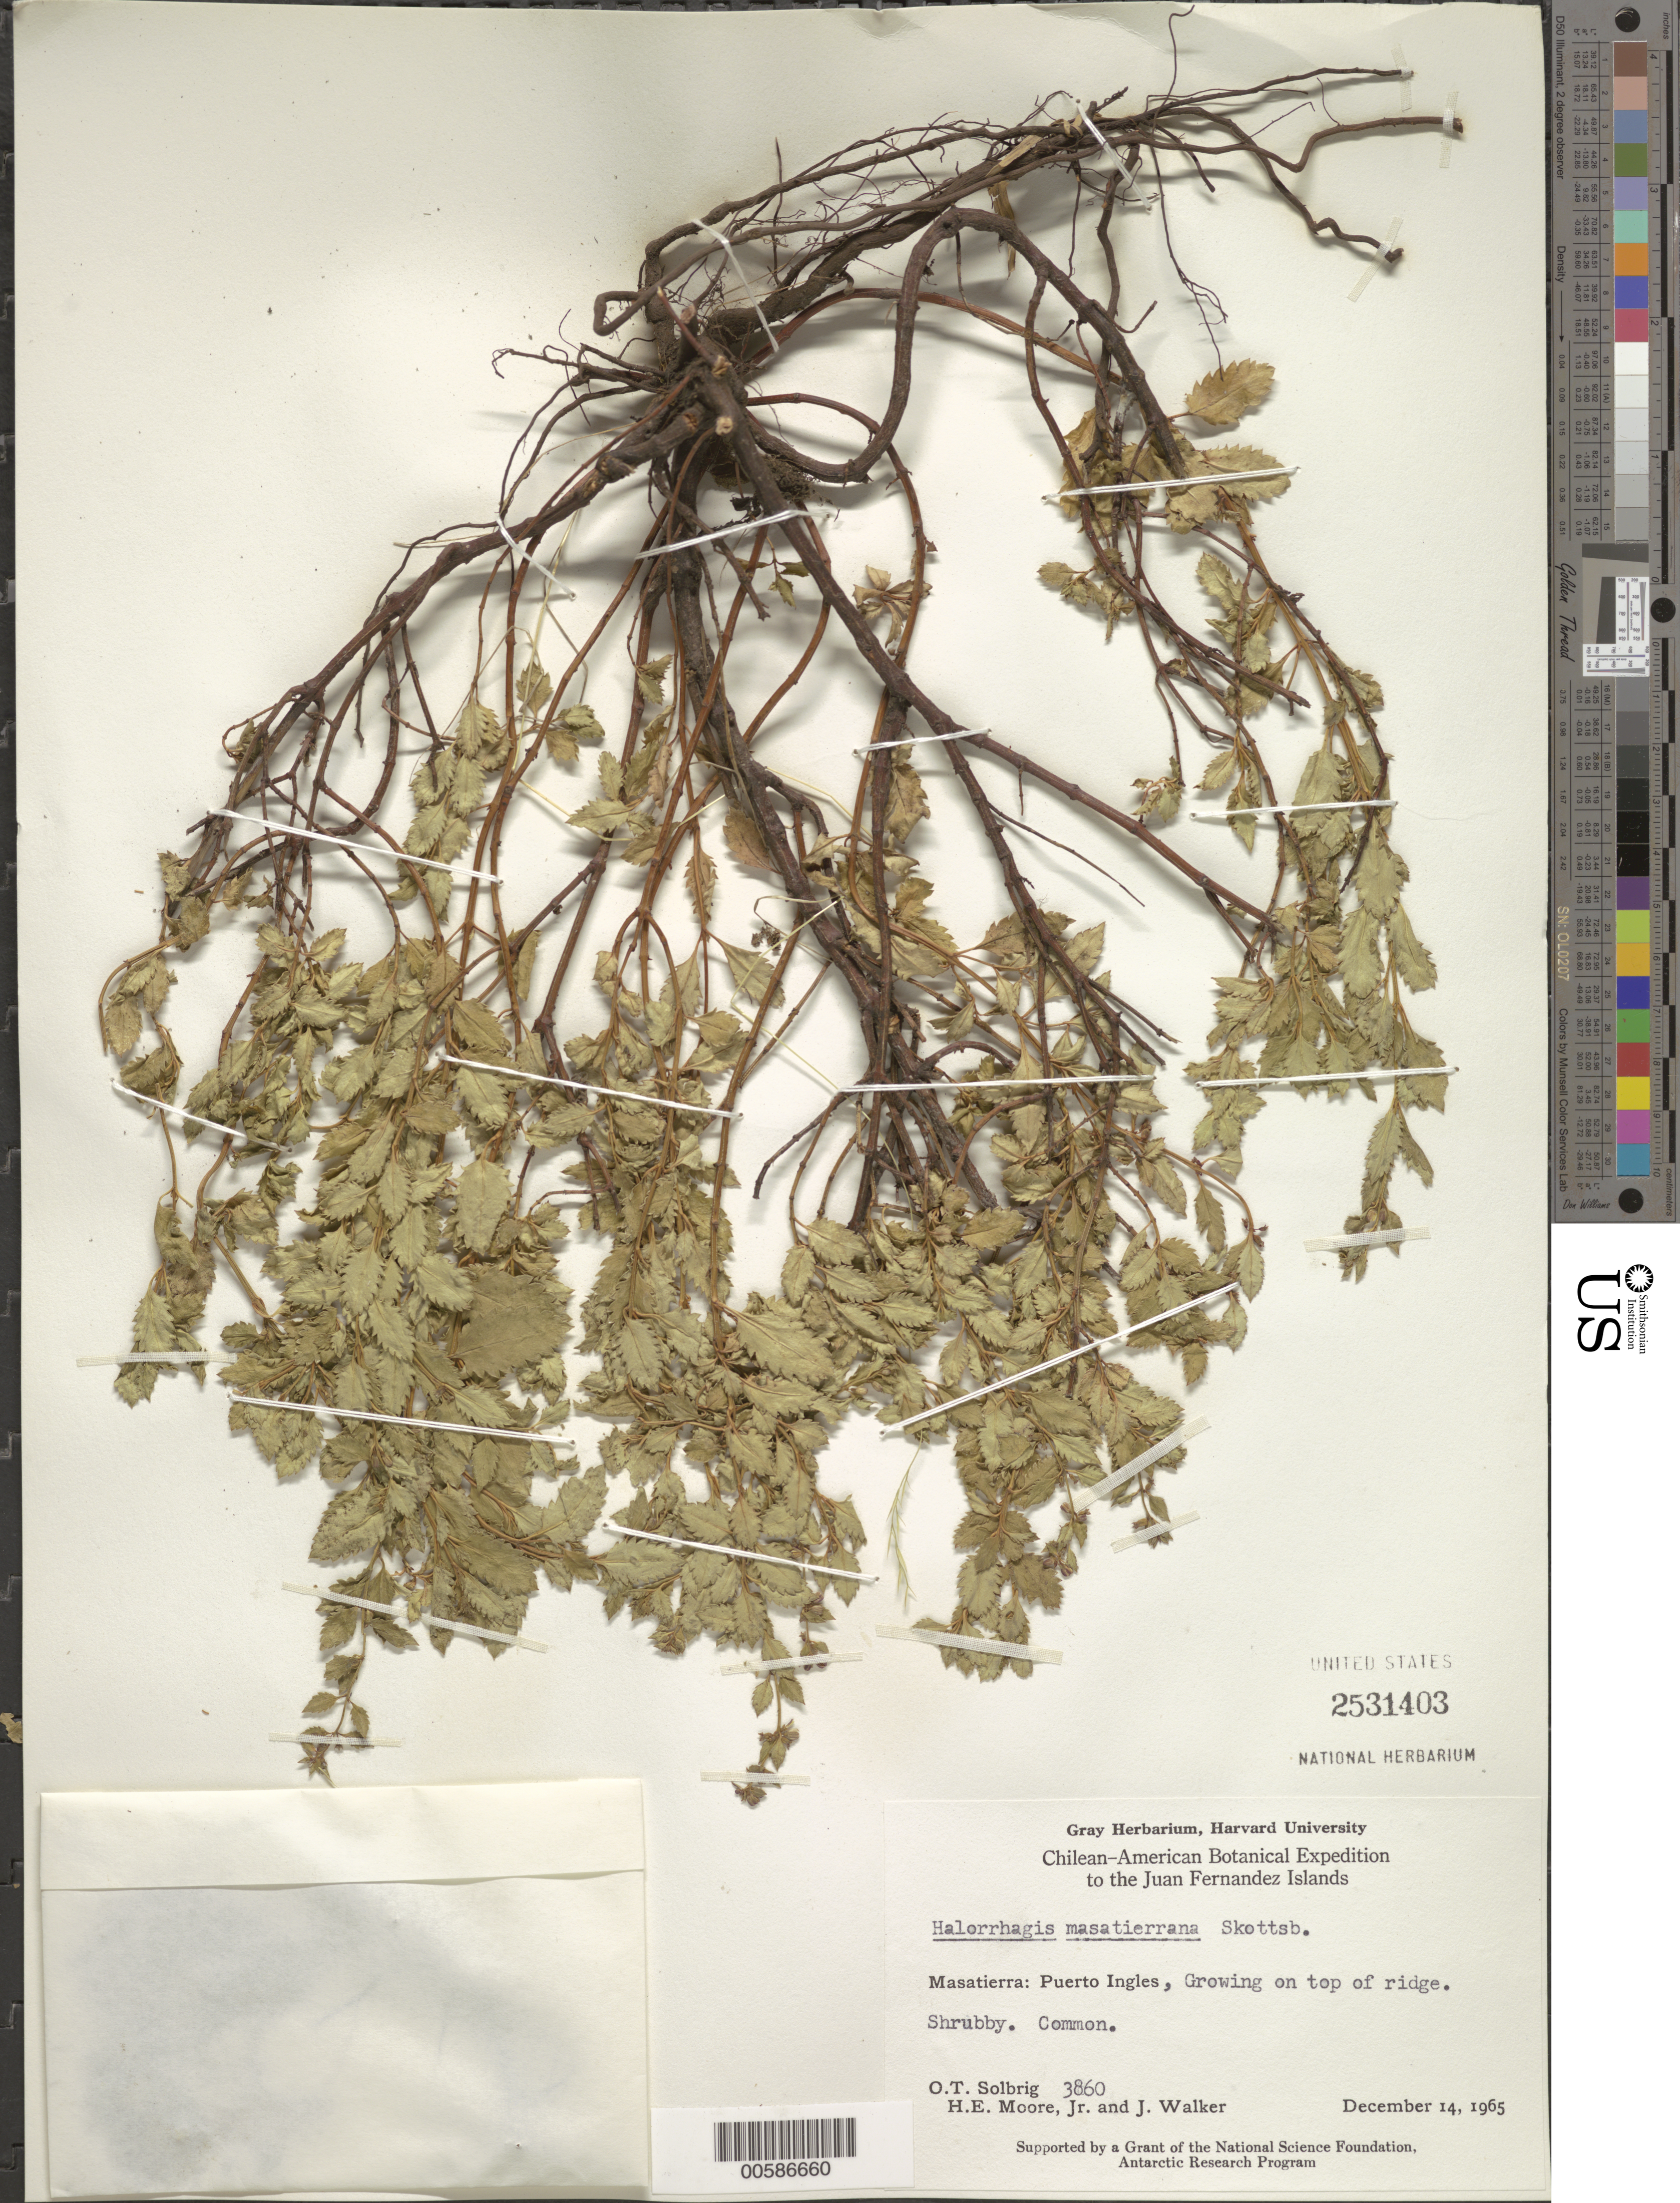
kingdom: Plantae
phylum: Tracheophyta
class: Magnoliopsida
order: Saxifragales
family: Haloragaceae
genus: Haloragis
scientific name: Haloragis masatierrana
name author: Skottsb.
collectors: O. T. Solbrig, H. E. Moore & J. Walker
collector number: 3860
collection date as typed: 14 Dec 1965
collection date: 1965-12-14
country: Chile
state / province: Valparaíso (V)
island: Isla Más a Tierra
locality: Puerto Ingles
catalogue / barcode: US 2531403